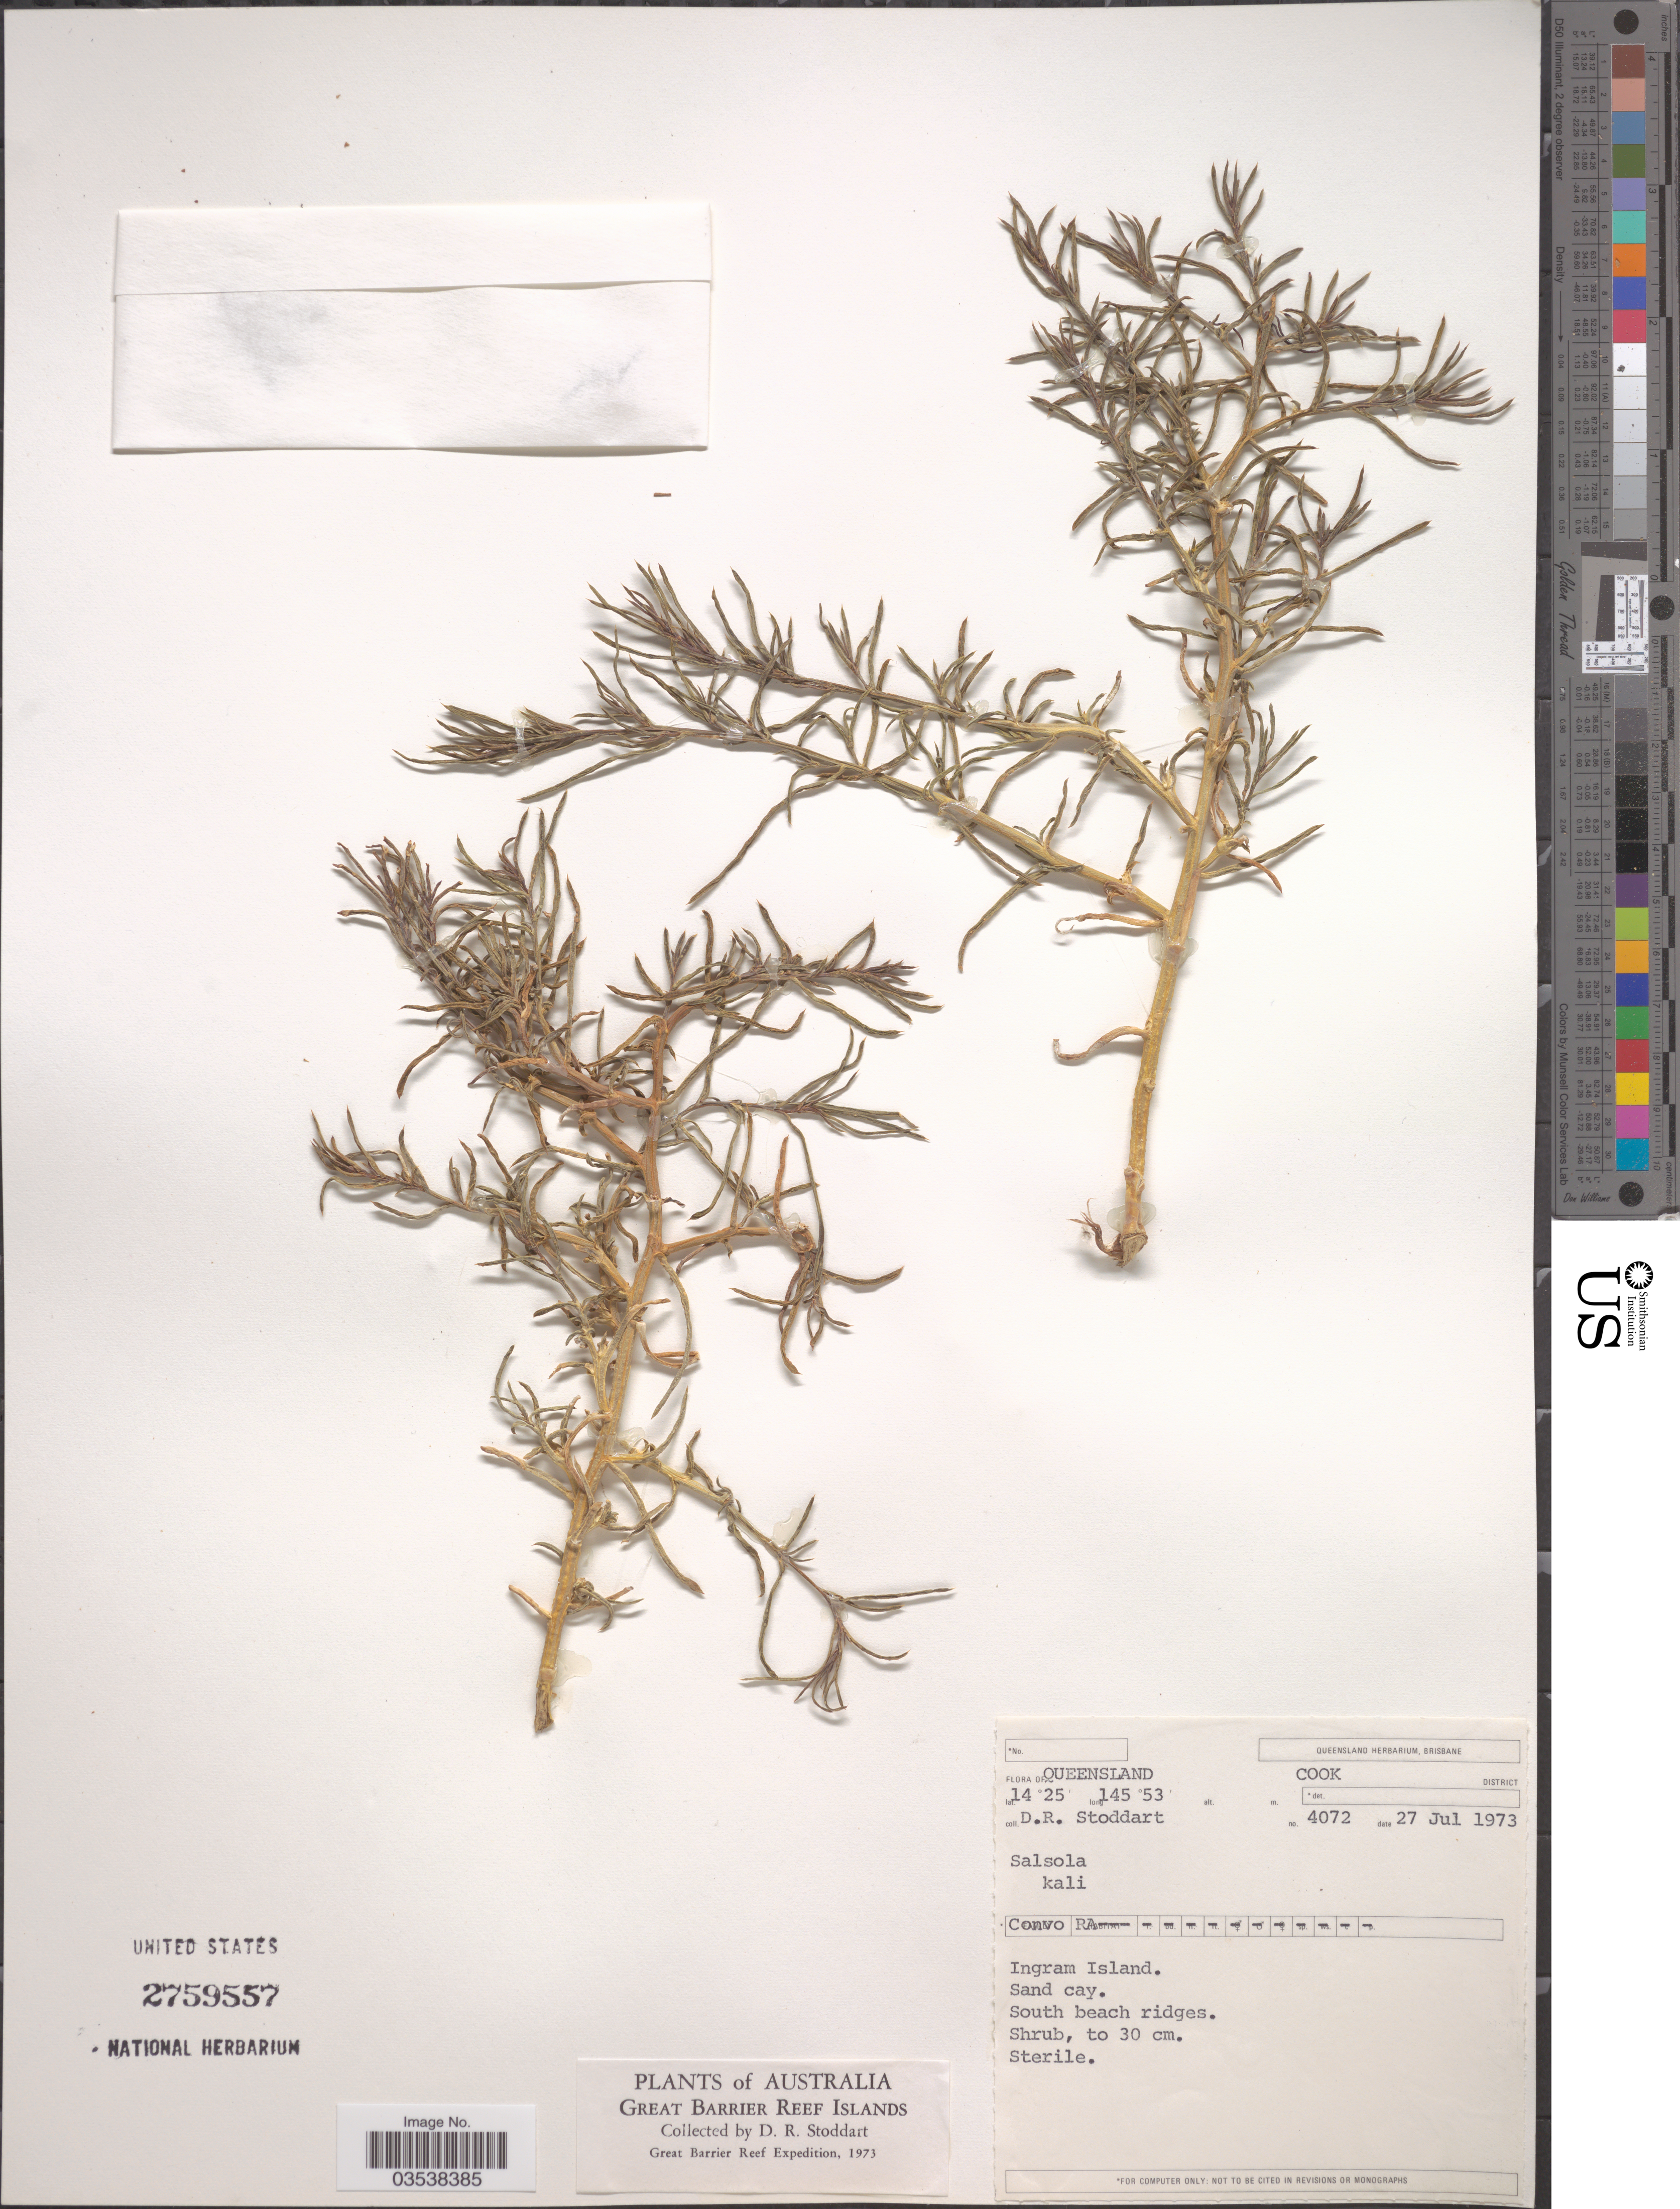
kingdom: Plantae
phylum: Tracheophyta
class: Magnoliopsida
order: Caryophyllales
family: Amaranthaceae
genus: Salsola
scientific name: Salsola kali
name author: L.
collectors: D. R. Stoddart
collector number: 4072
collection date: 1973-07-27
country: Australia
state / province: Queensland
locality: Cook District. Ingram Island. Great Barrier Islands.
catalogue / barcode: US 2759557